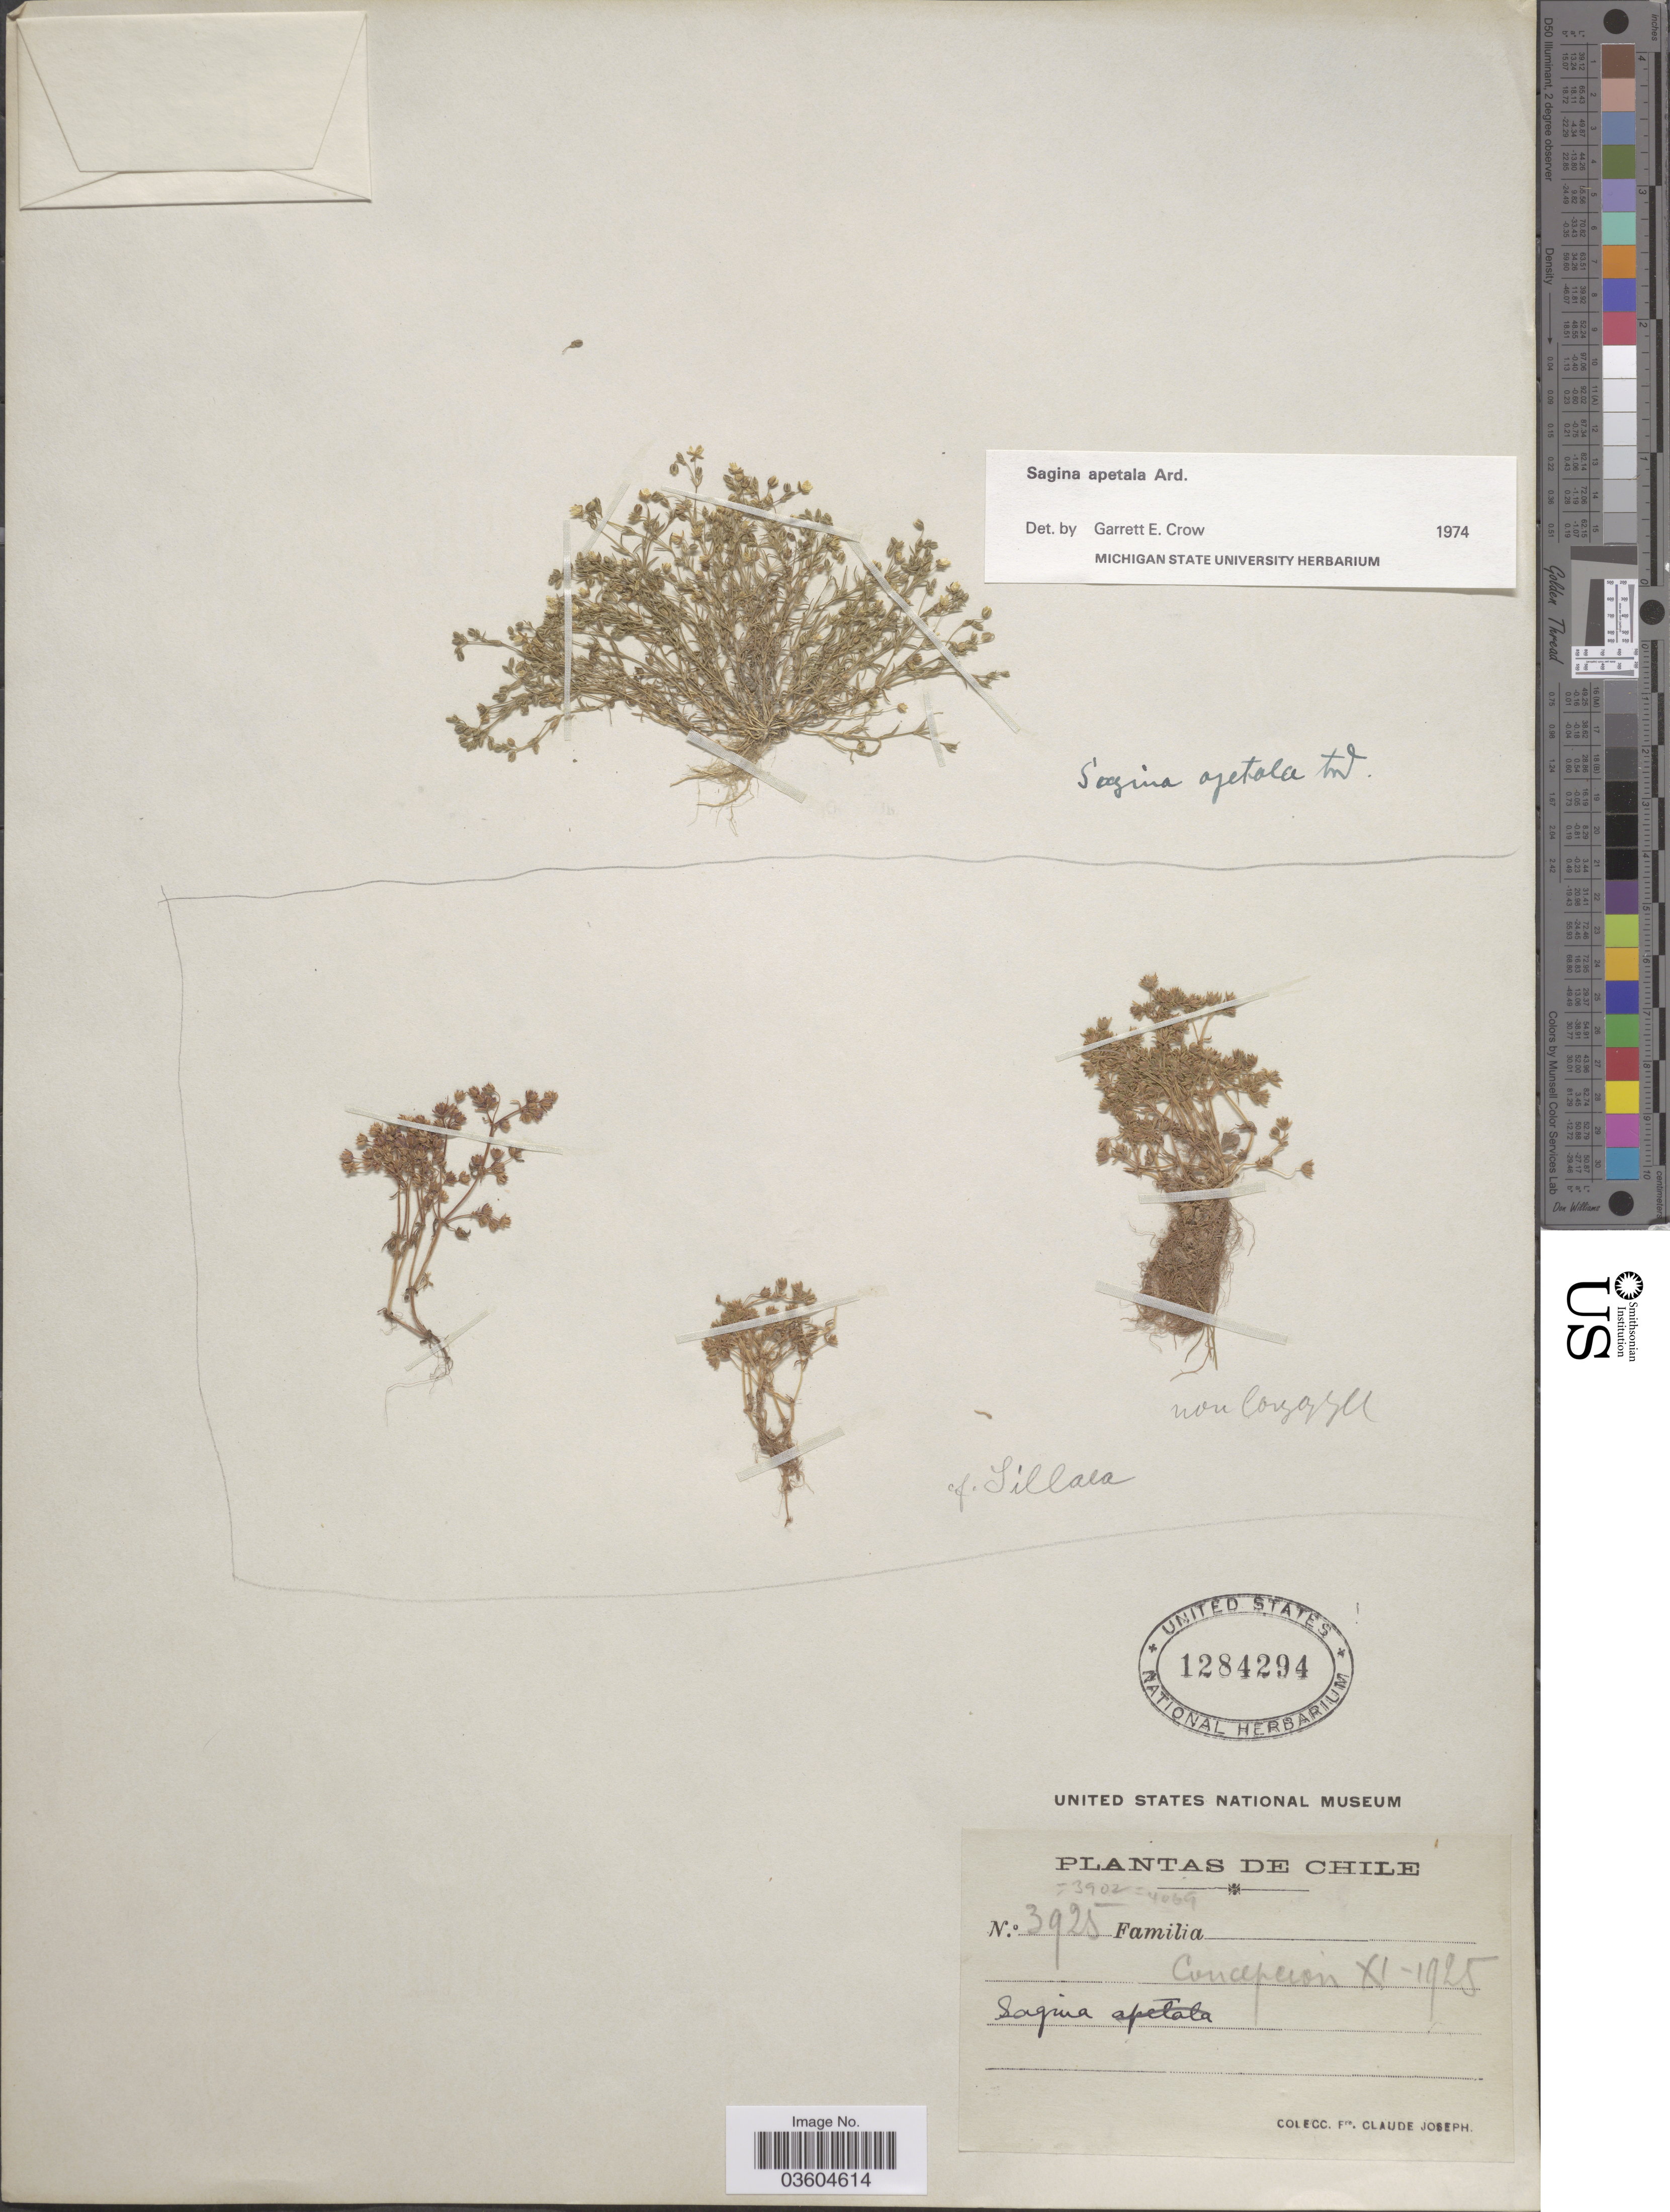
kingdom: Plantae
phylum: Tracheophyta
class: Magnoliopsida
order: Caryophyllales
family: Caryophyllaceae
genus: Sagina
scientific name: Sagina apetala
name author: Ard.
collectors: Bro. Claude-Joseph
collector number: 3925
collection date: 1925-11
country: Chile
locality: Concepcion.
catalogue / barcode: US 1284294